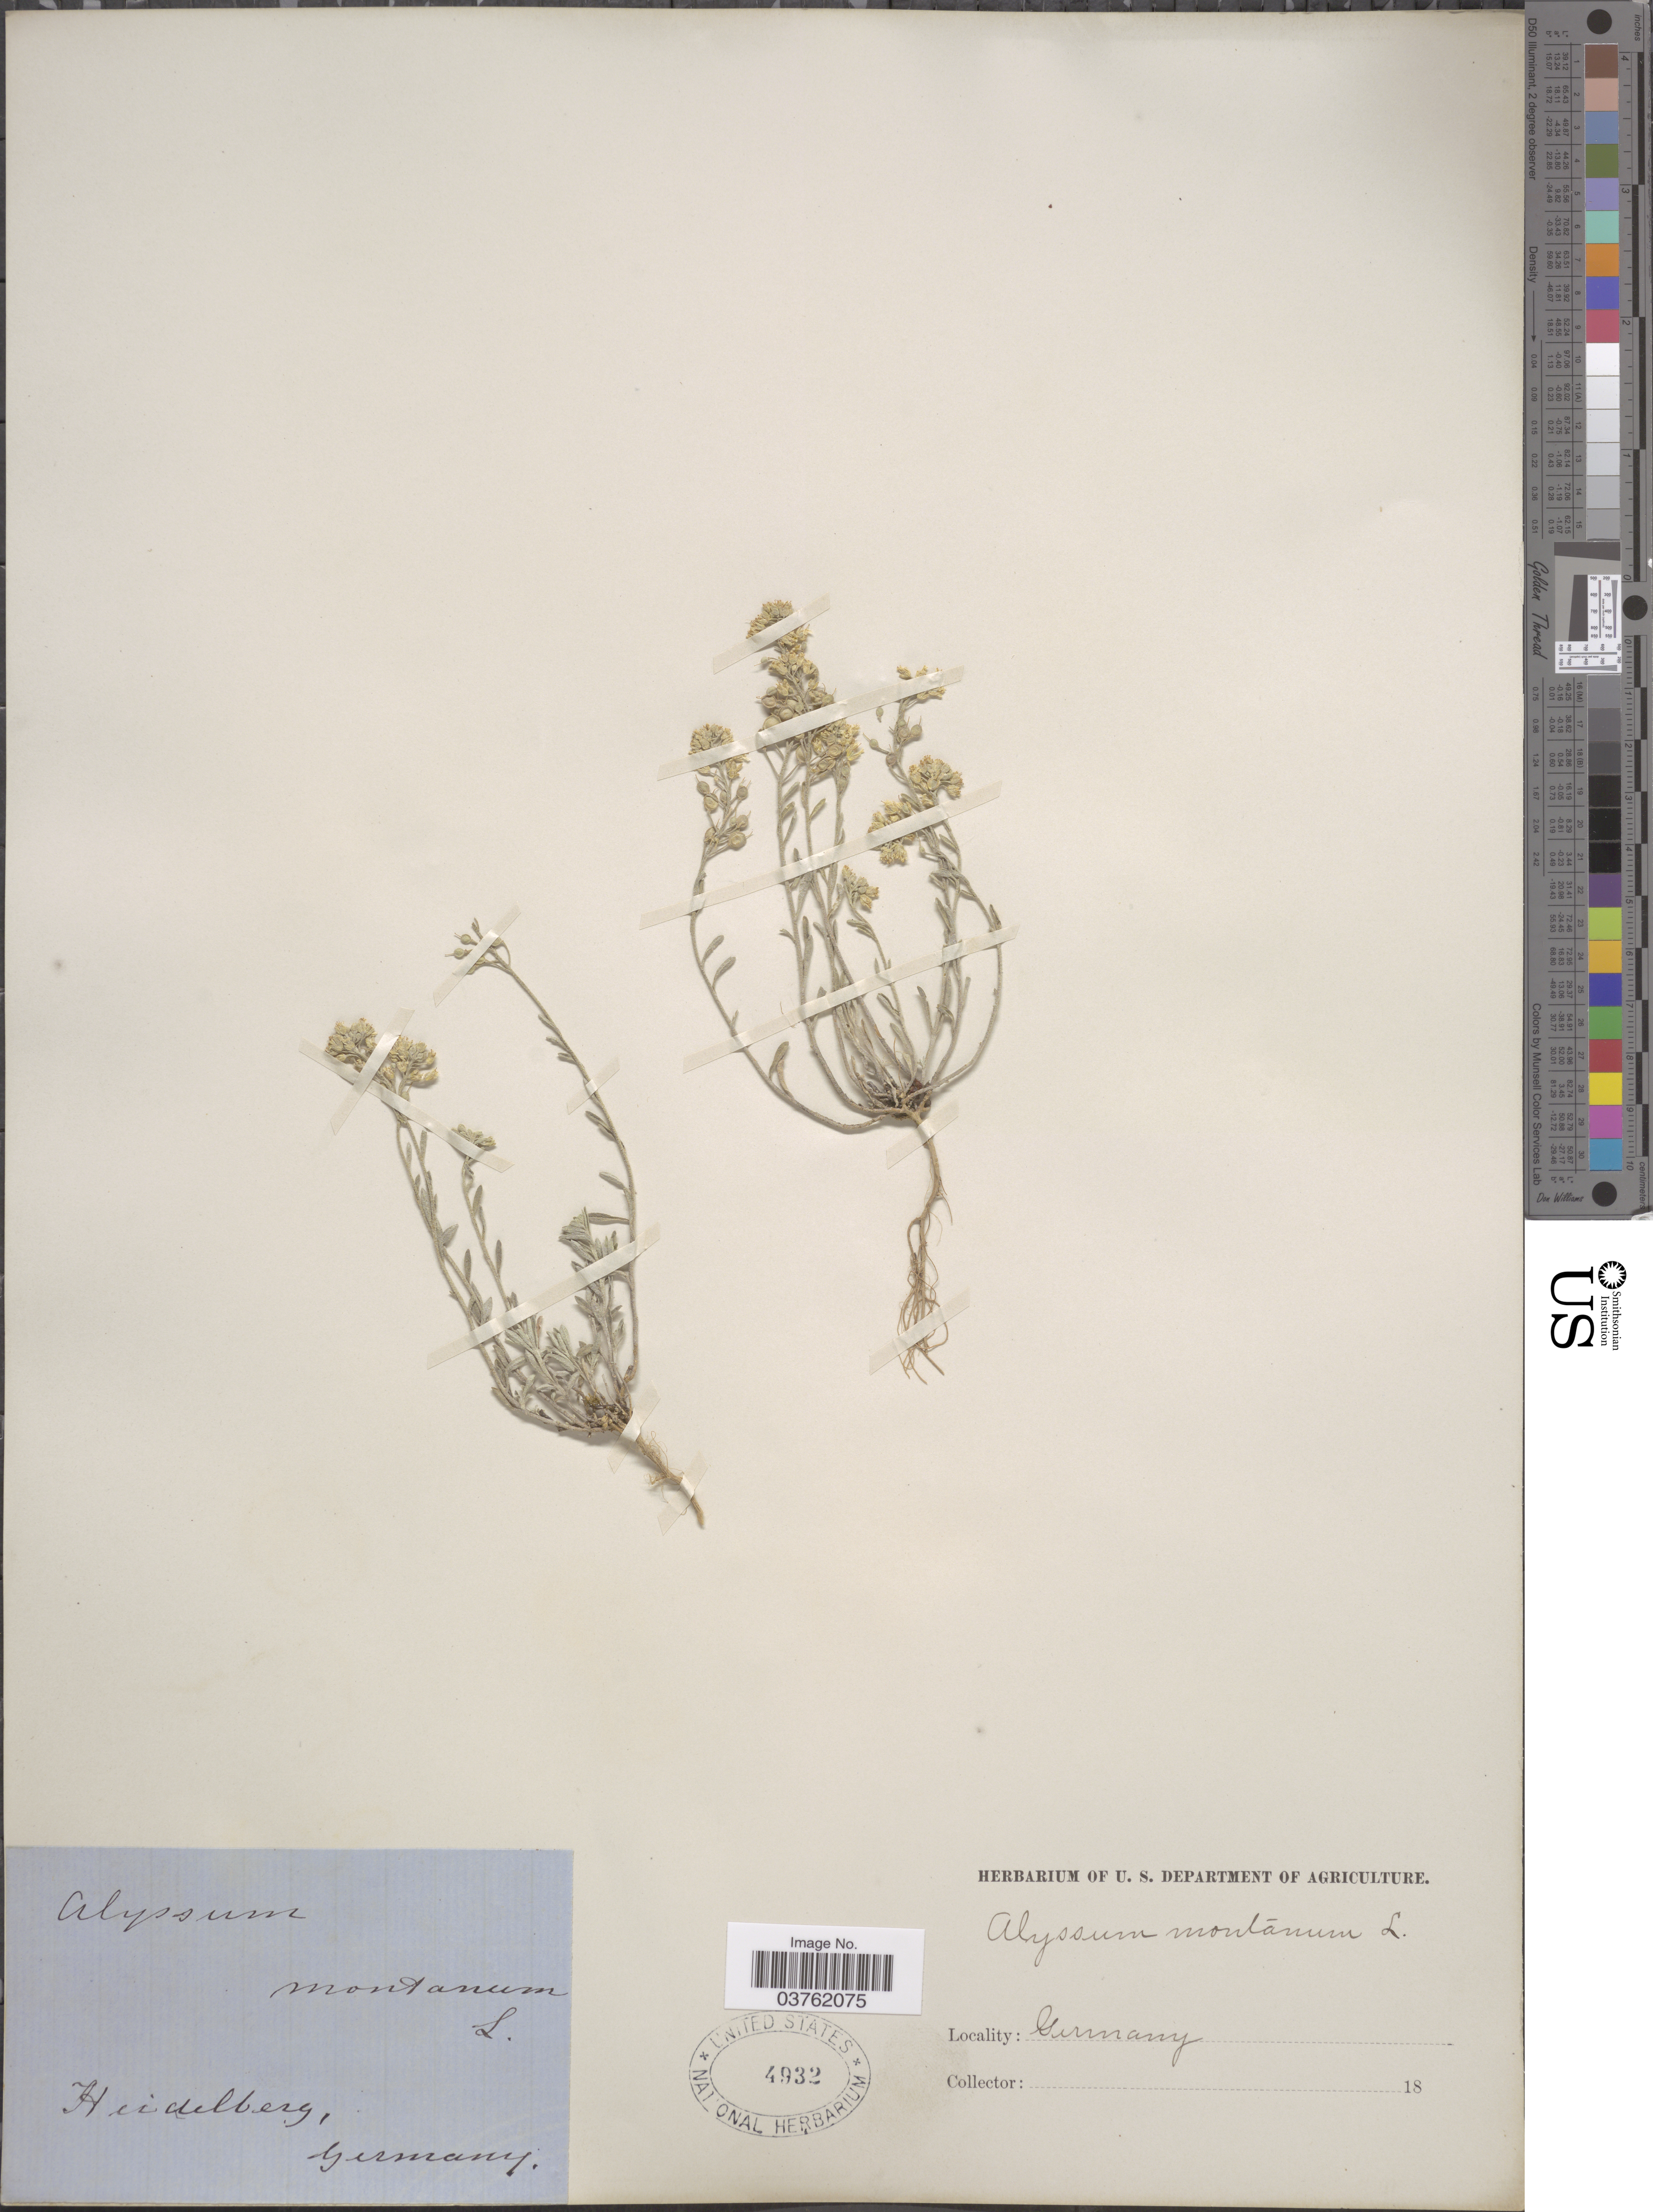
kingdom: Plantae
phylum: Tracheophyta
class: Magnoliopsida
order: Brassicales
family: Brassicaceae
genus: Alyssum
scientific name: Alyssum montanum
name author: L.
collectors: Facchini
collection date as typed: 18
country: Germany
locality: Heidelberg.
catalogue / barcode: US 4932